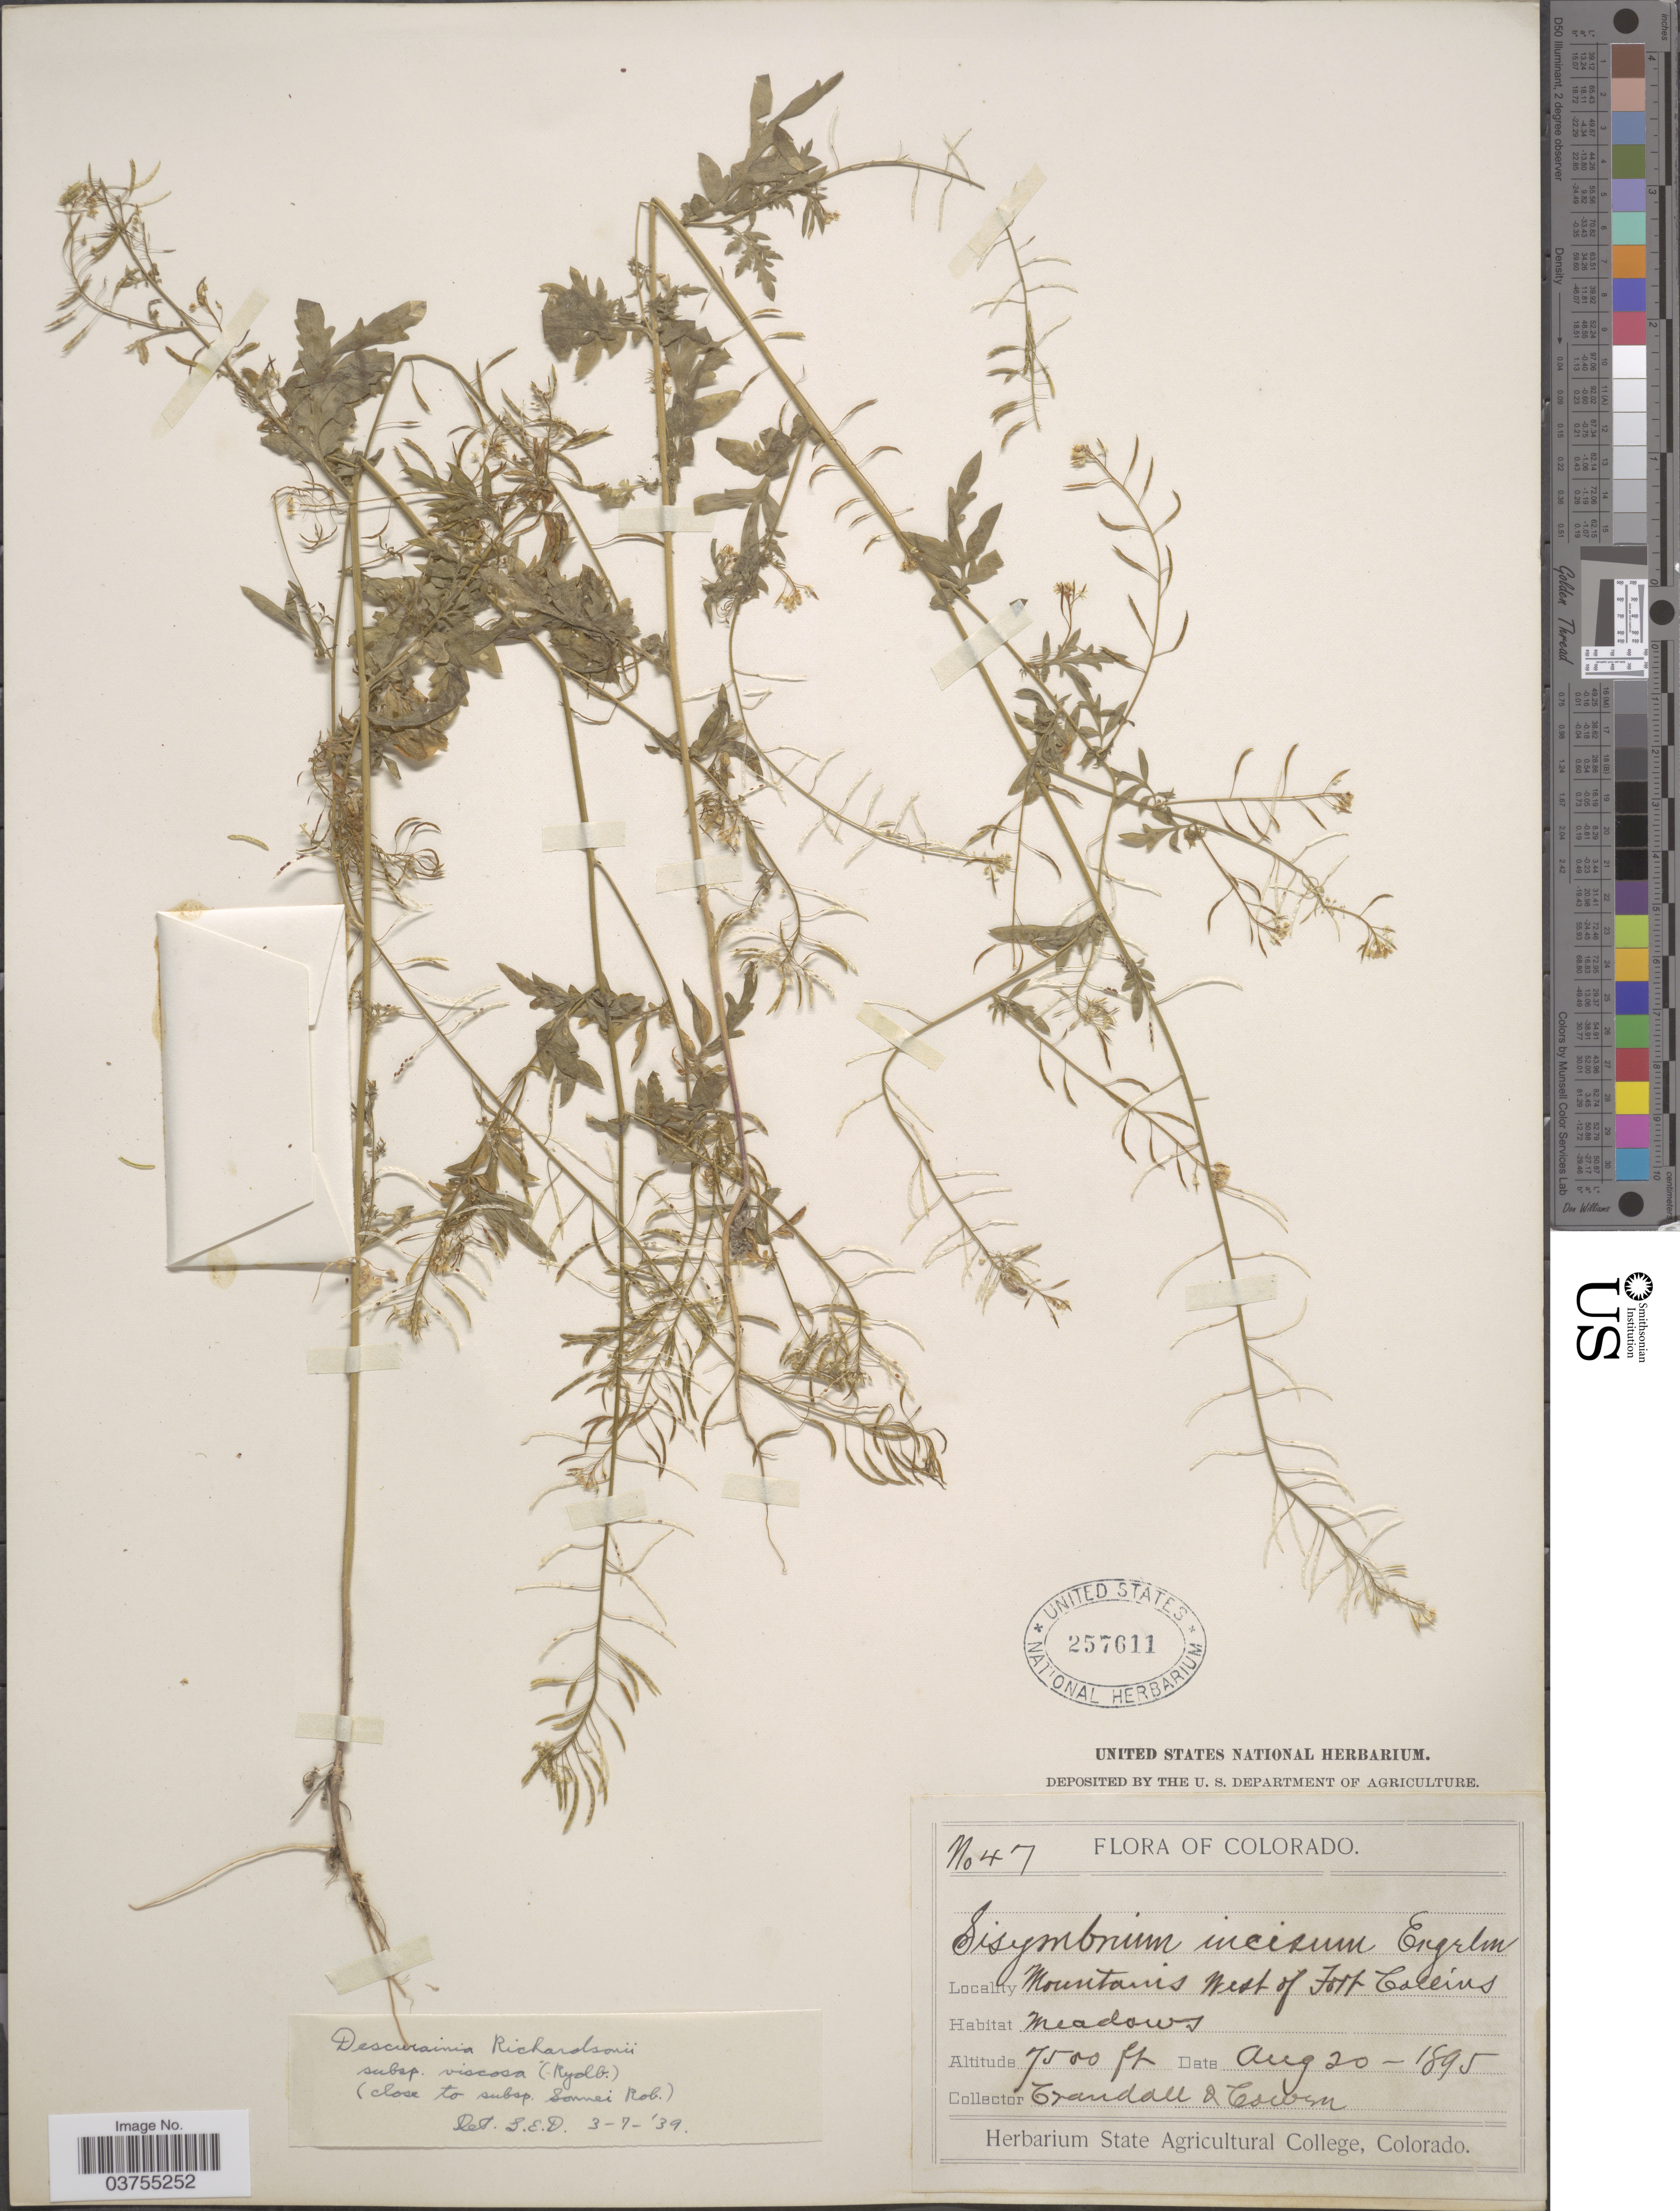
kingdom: Plantae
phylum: Tracheophyta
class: Magnoliopsida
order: Brassicales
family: Brassicaceae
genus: Descurainia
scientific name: Descurainia richardsonii subsp. viscosa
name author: (Rydb.) Detling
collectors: -. Crandall & -. Cowen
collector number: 47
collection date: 1895-08-20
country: United States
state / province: Colorado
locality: Mountains West of Fort Collins.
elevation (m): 2286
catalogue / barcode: US 257611